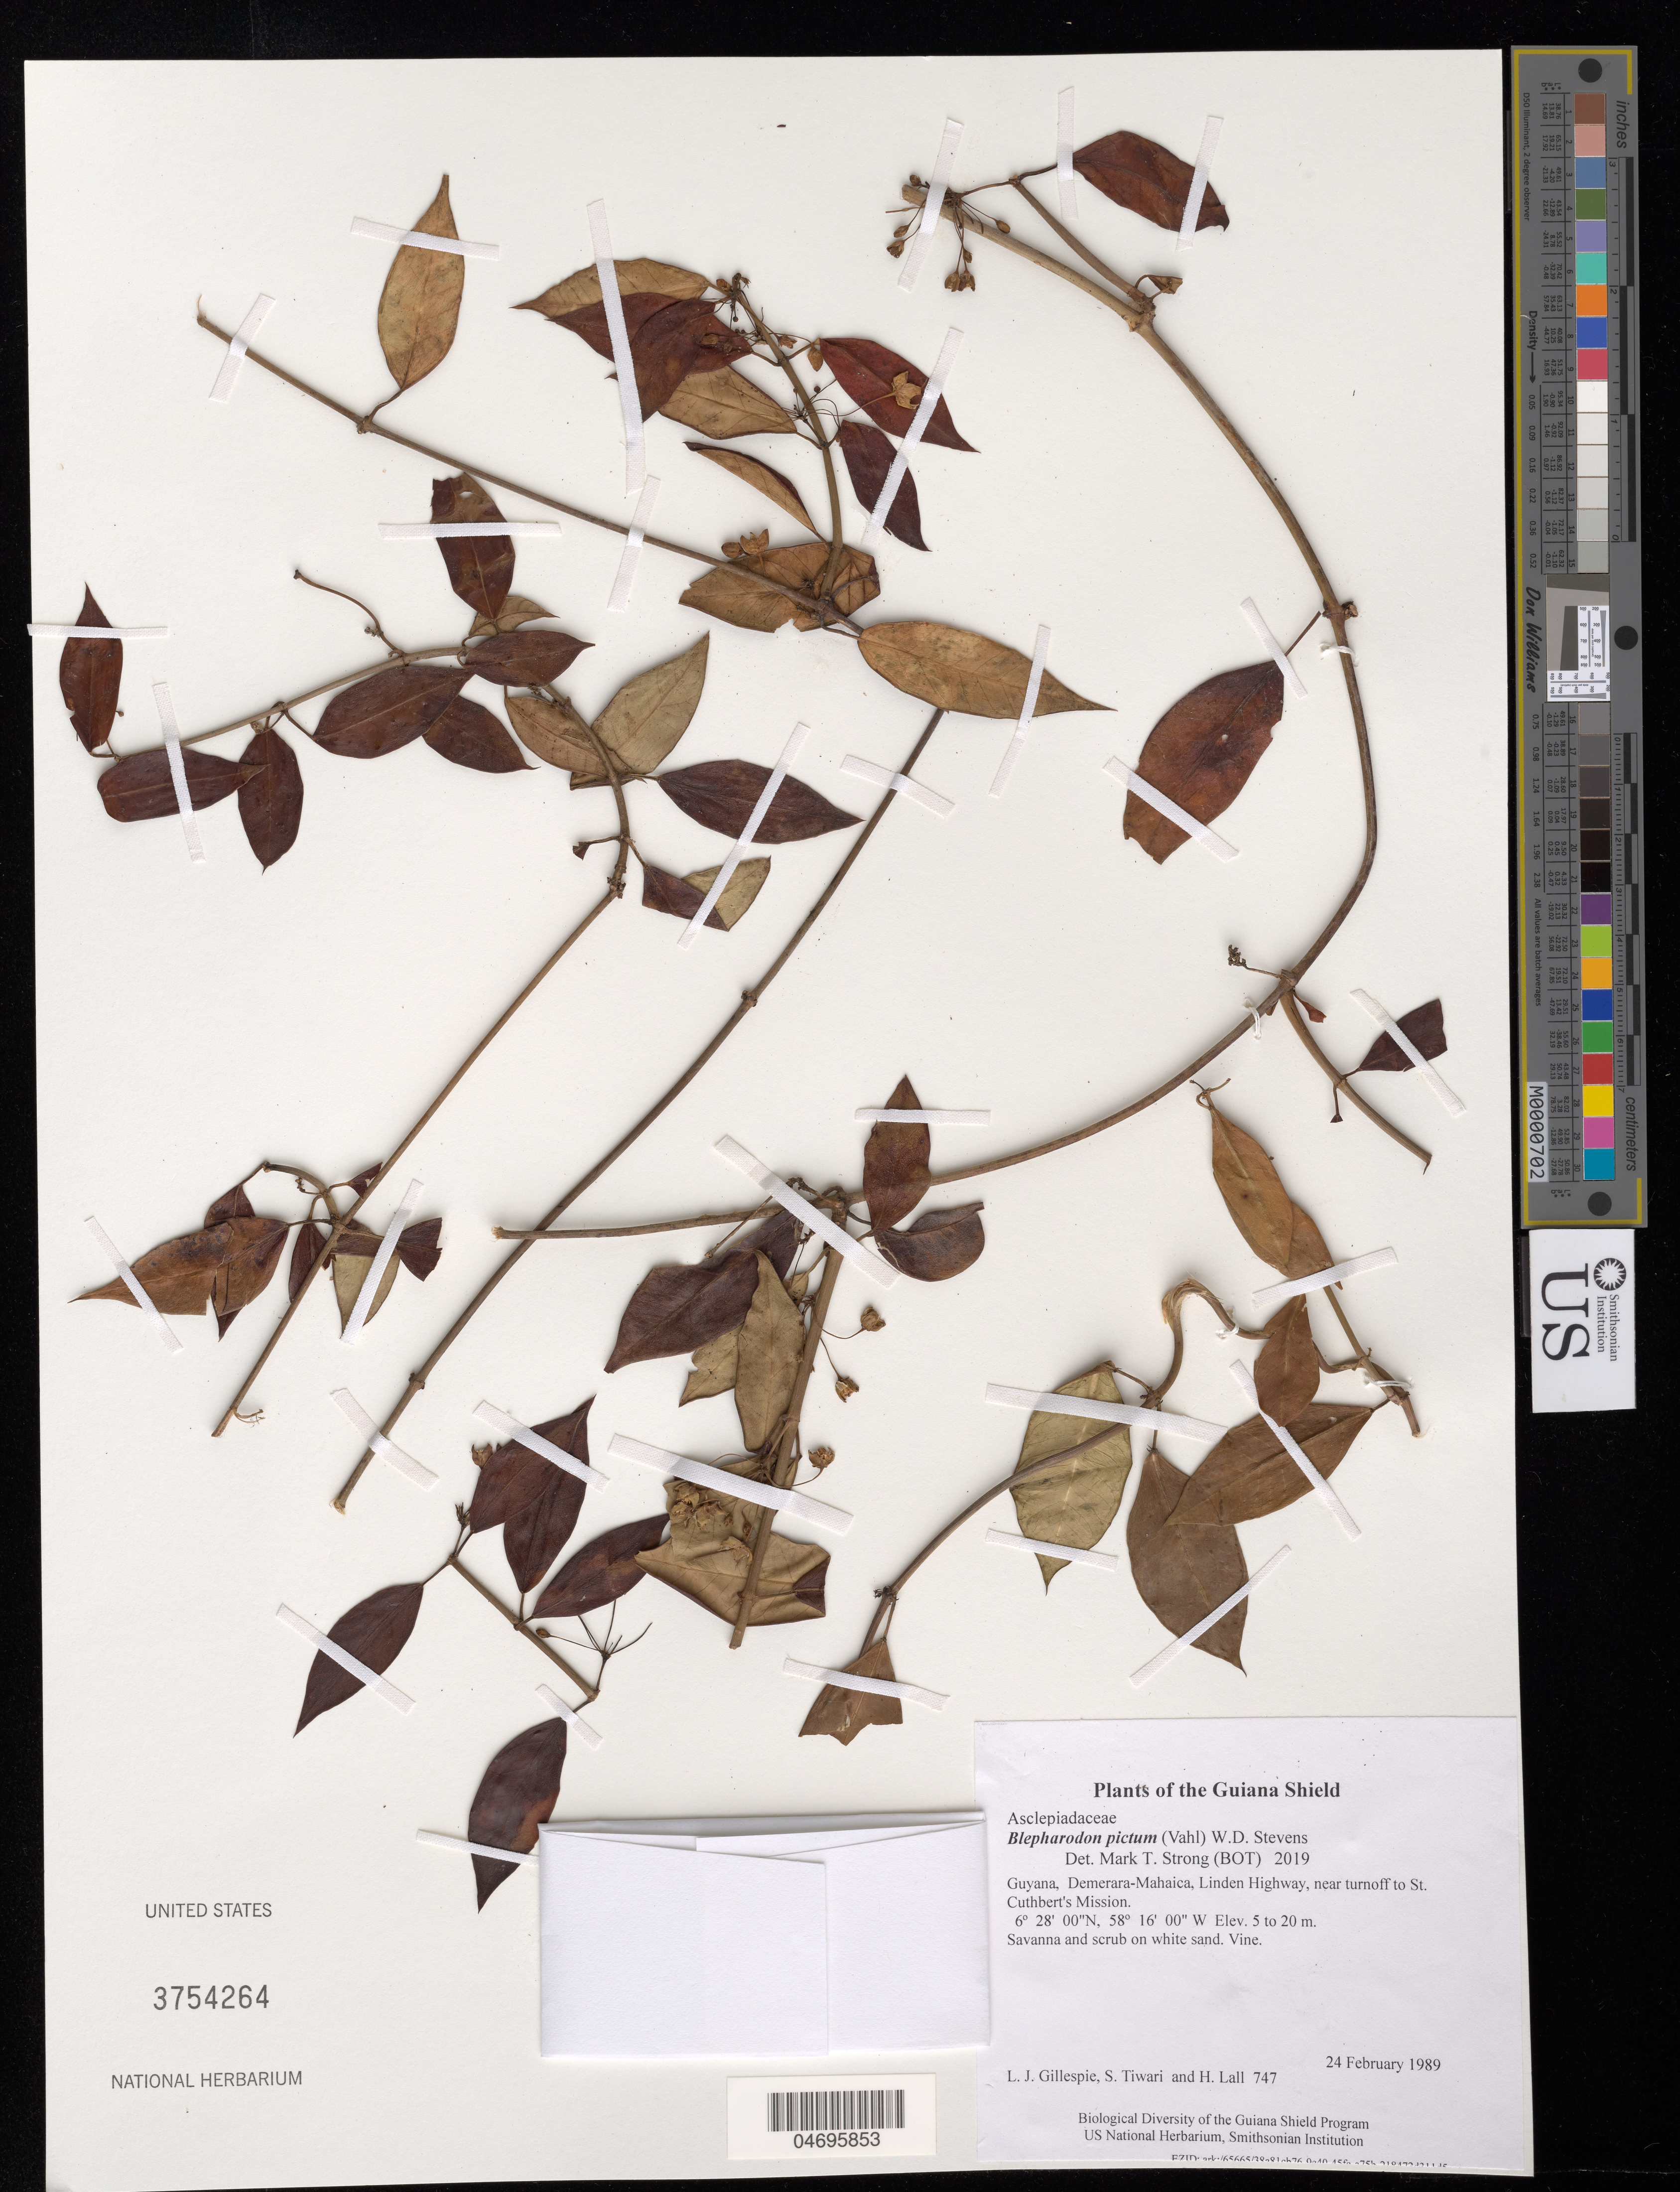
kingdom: Plantae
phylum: Tracheophyta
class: Magnoliopsida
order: Gentianales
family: Apocynaceae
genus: Blepharodon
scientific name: Blepharodon pictum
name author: (Vahl) W.D. Stevens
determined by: Strong, Mark T., (BOT), Smithsonian Institution - National Museum of Natural History (UNITED STATES)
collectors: L. J. Gillespie, S. Tiwari & H. Lall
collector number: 747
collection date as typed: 24 February 1989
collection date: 1989-02-24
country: Guyana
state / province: Demerara-Mahaica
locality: Linden Highway, near turnoff to St. Cuthbert's Mission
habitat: Savanna and scrub on white sand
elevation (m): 5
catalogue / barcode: US 3754264